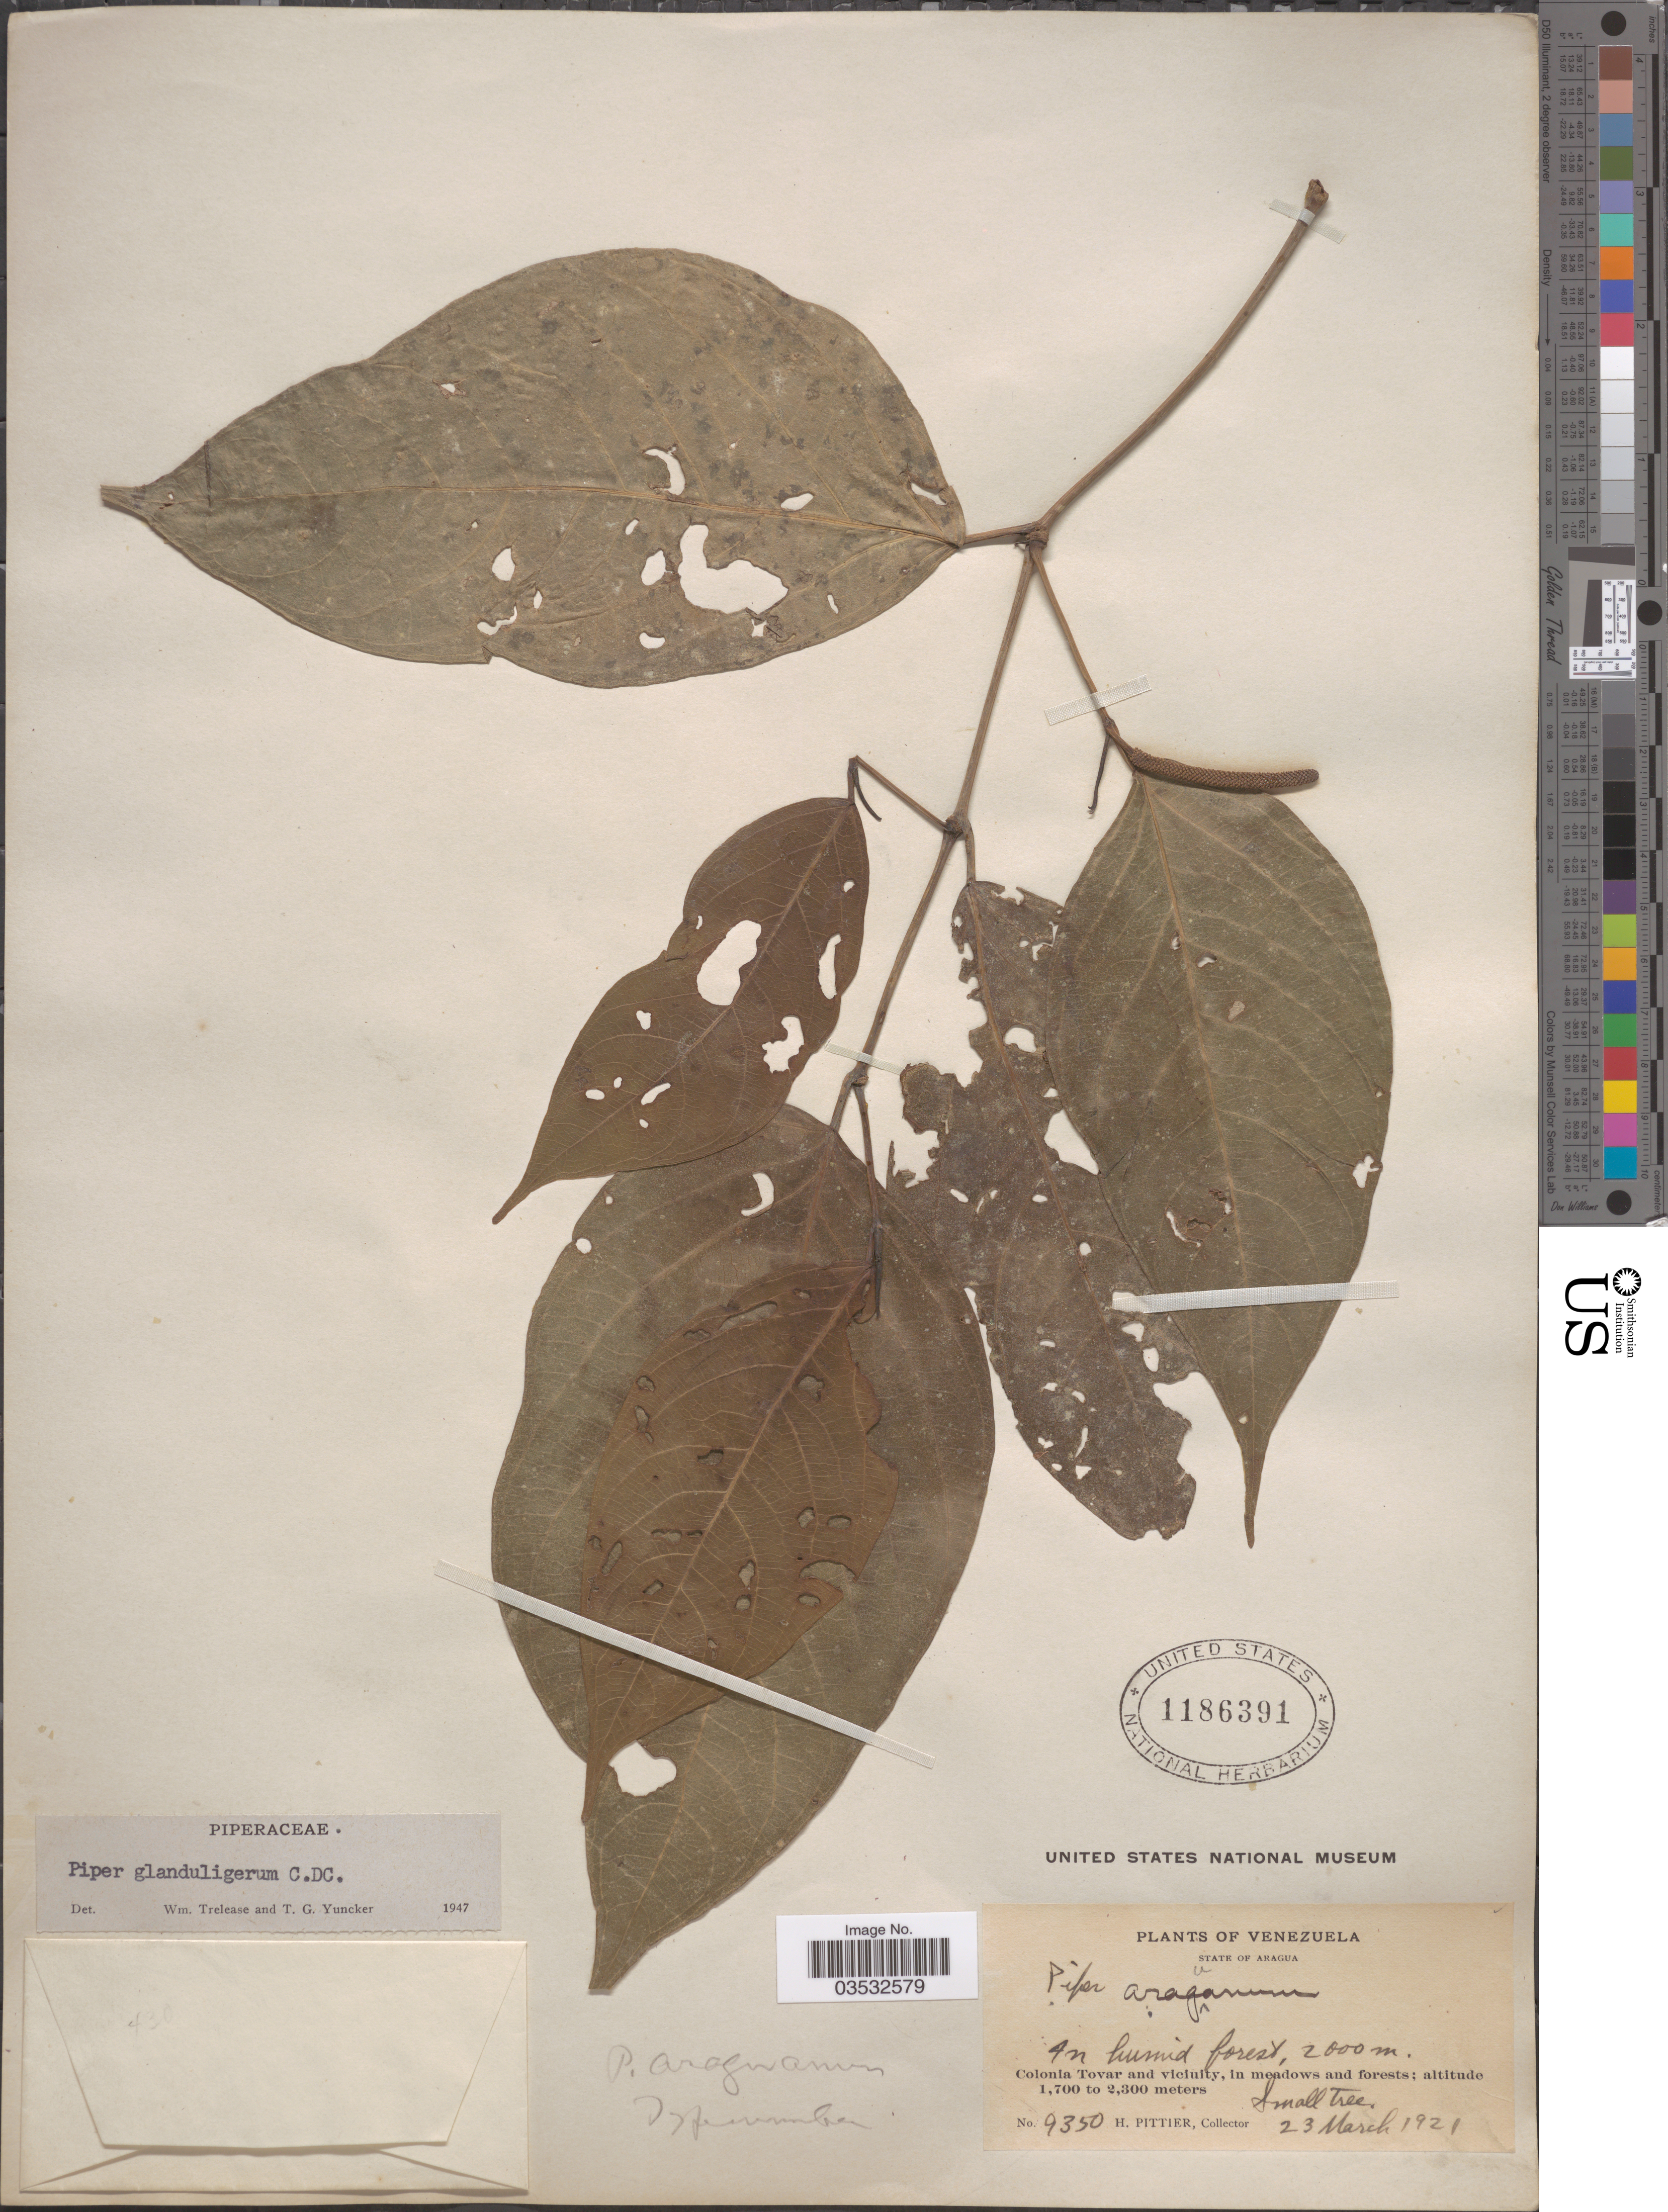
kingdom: Plantae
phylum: Tracheophyta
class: Magnoliopsida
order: Piperales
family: Piperaceae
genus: Piper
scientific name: Piper glanduligerum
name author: C. DC.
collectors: H. F. Pittier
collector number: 9350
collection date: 1921-03-23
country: Venezuela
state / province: Aragua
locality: Colonia Tovar and vicinity, in meadows and forest.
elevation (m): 1700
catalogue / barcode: US 1186391